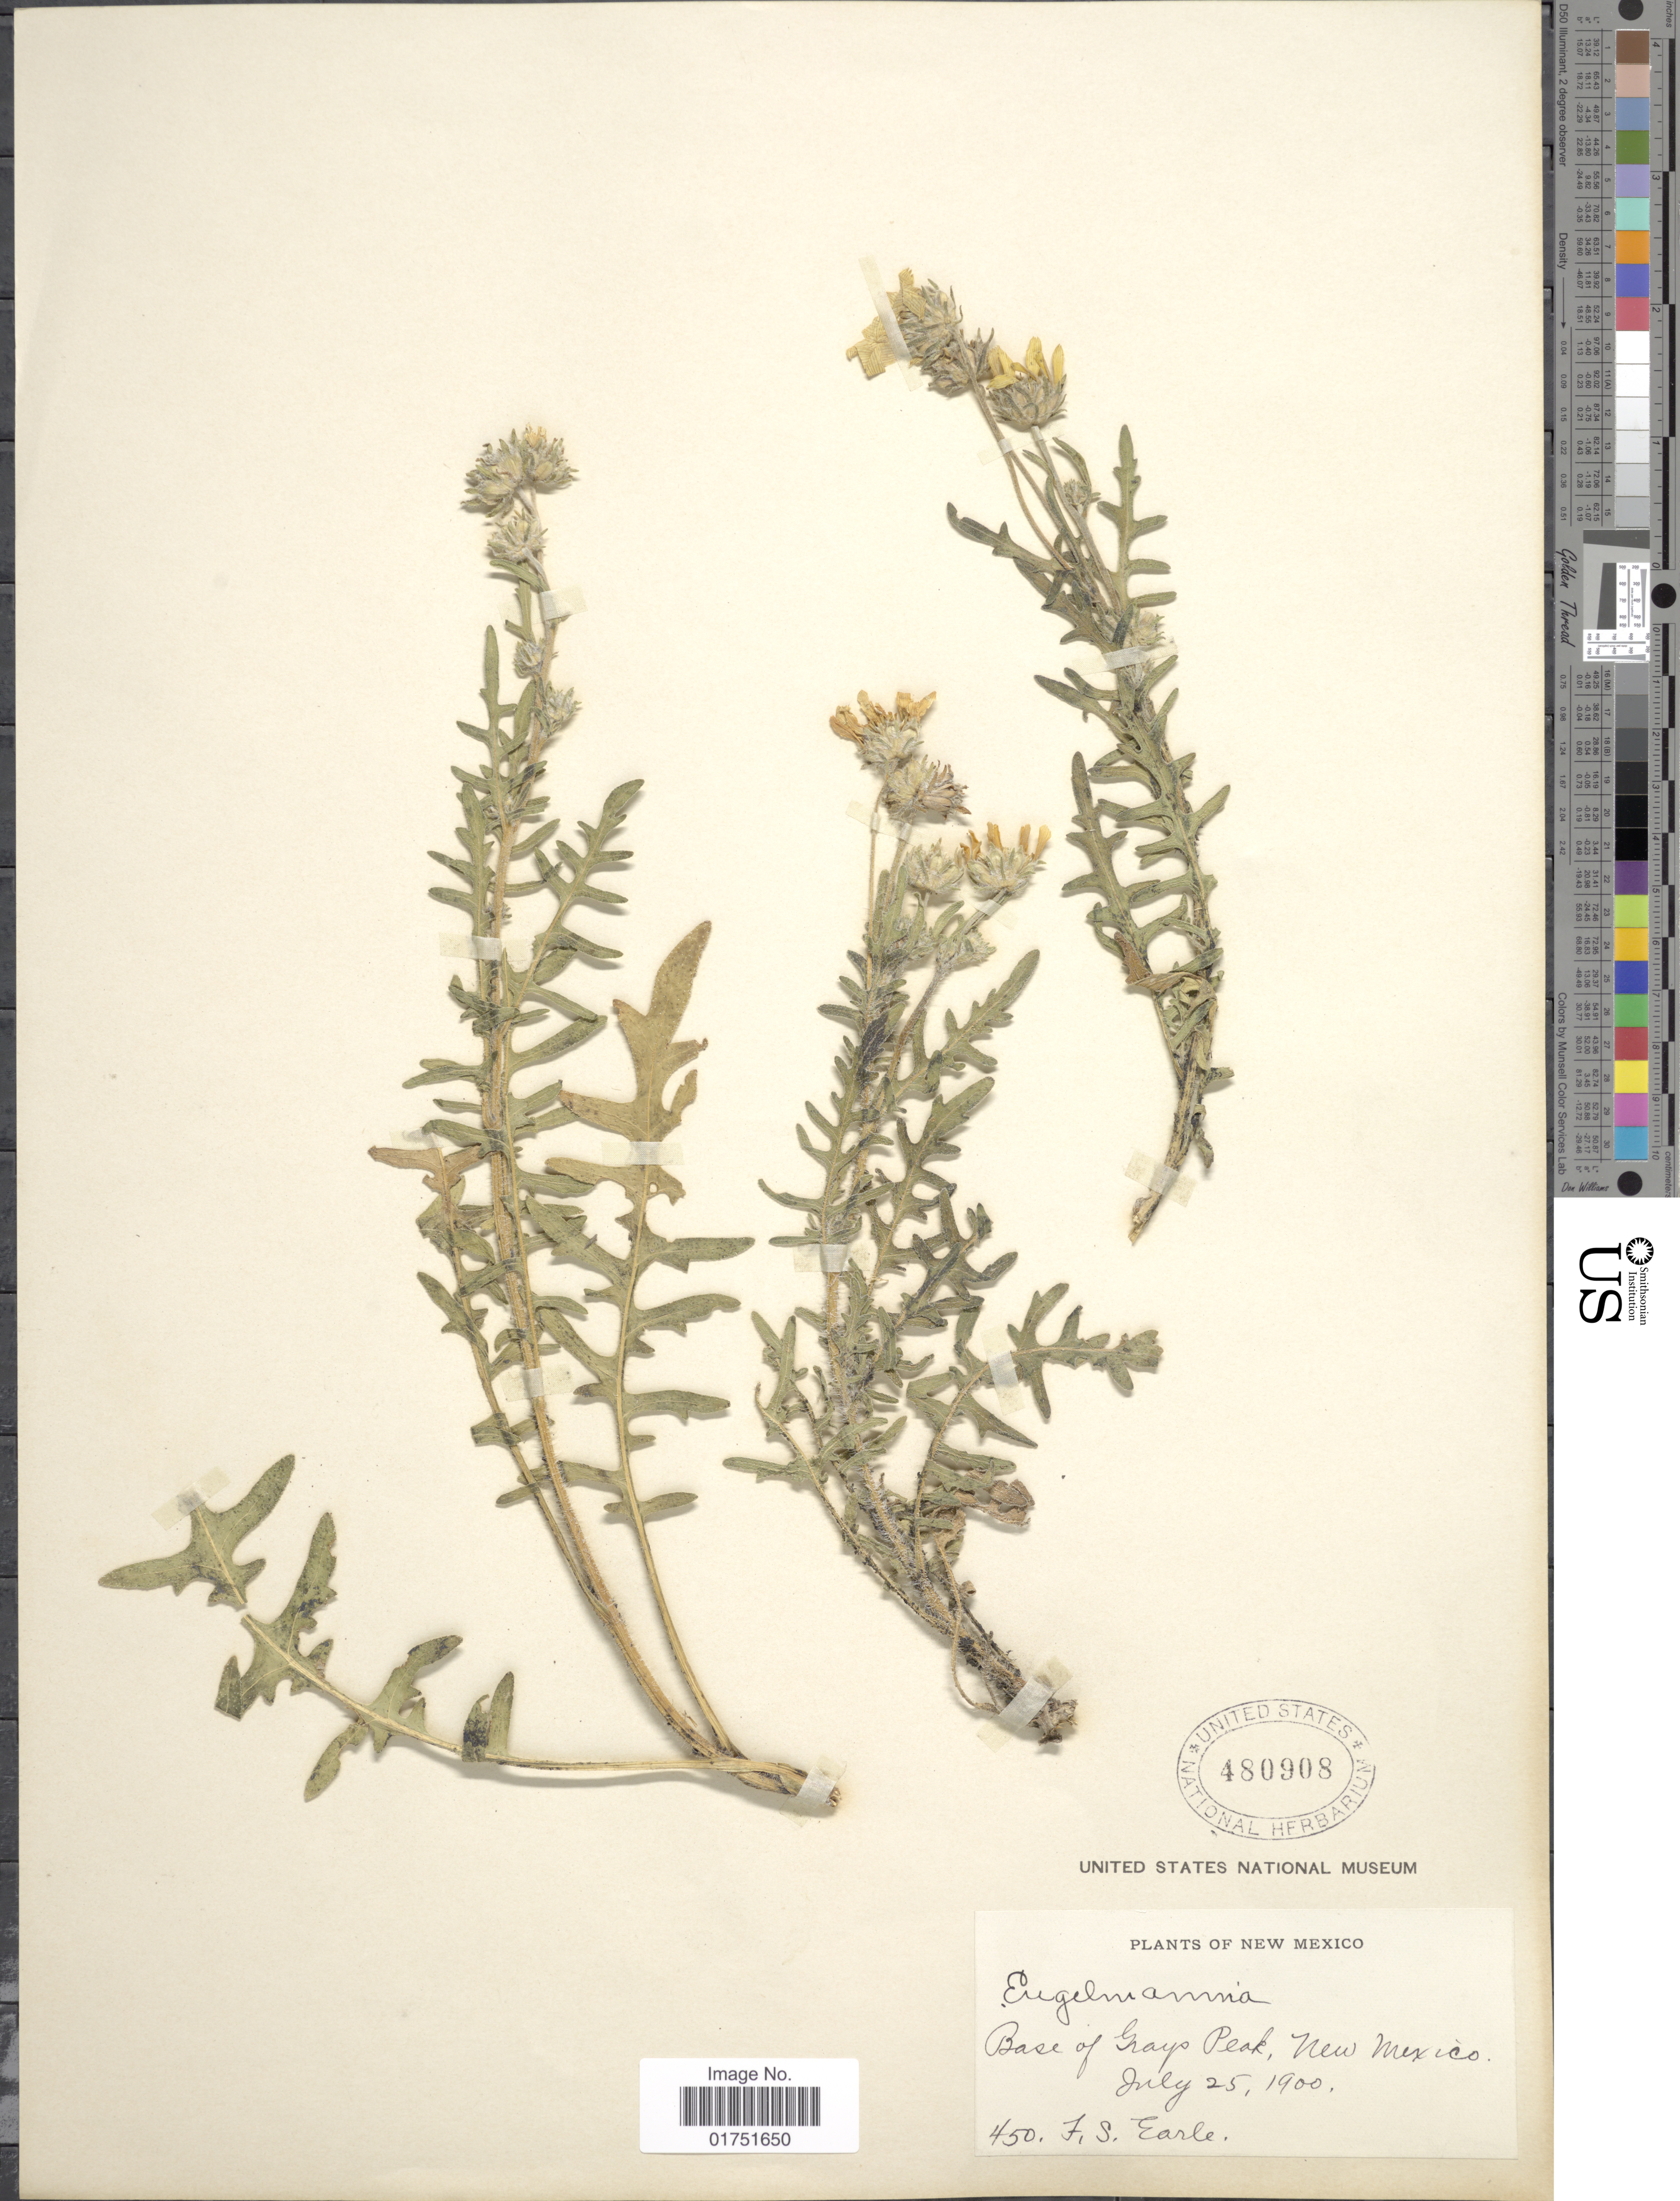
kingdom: Plantae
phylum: Tracheophyta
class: Magnoliopsida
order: Asterales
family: Asteraceae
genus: Engelmannia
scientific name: Engelmannia pinnatifida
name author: Torr. & A. Gray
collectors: F. S. Earle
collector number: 450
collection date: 1900-07-25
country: United States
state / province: New Mexico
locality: Base of Grays Peak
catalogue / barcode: US 480908